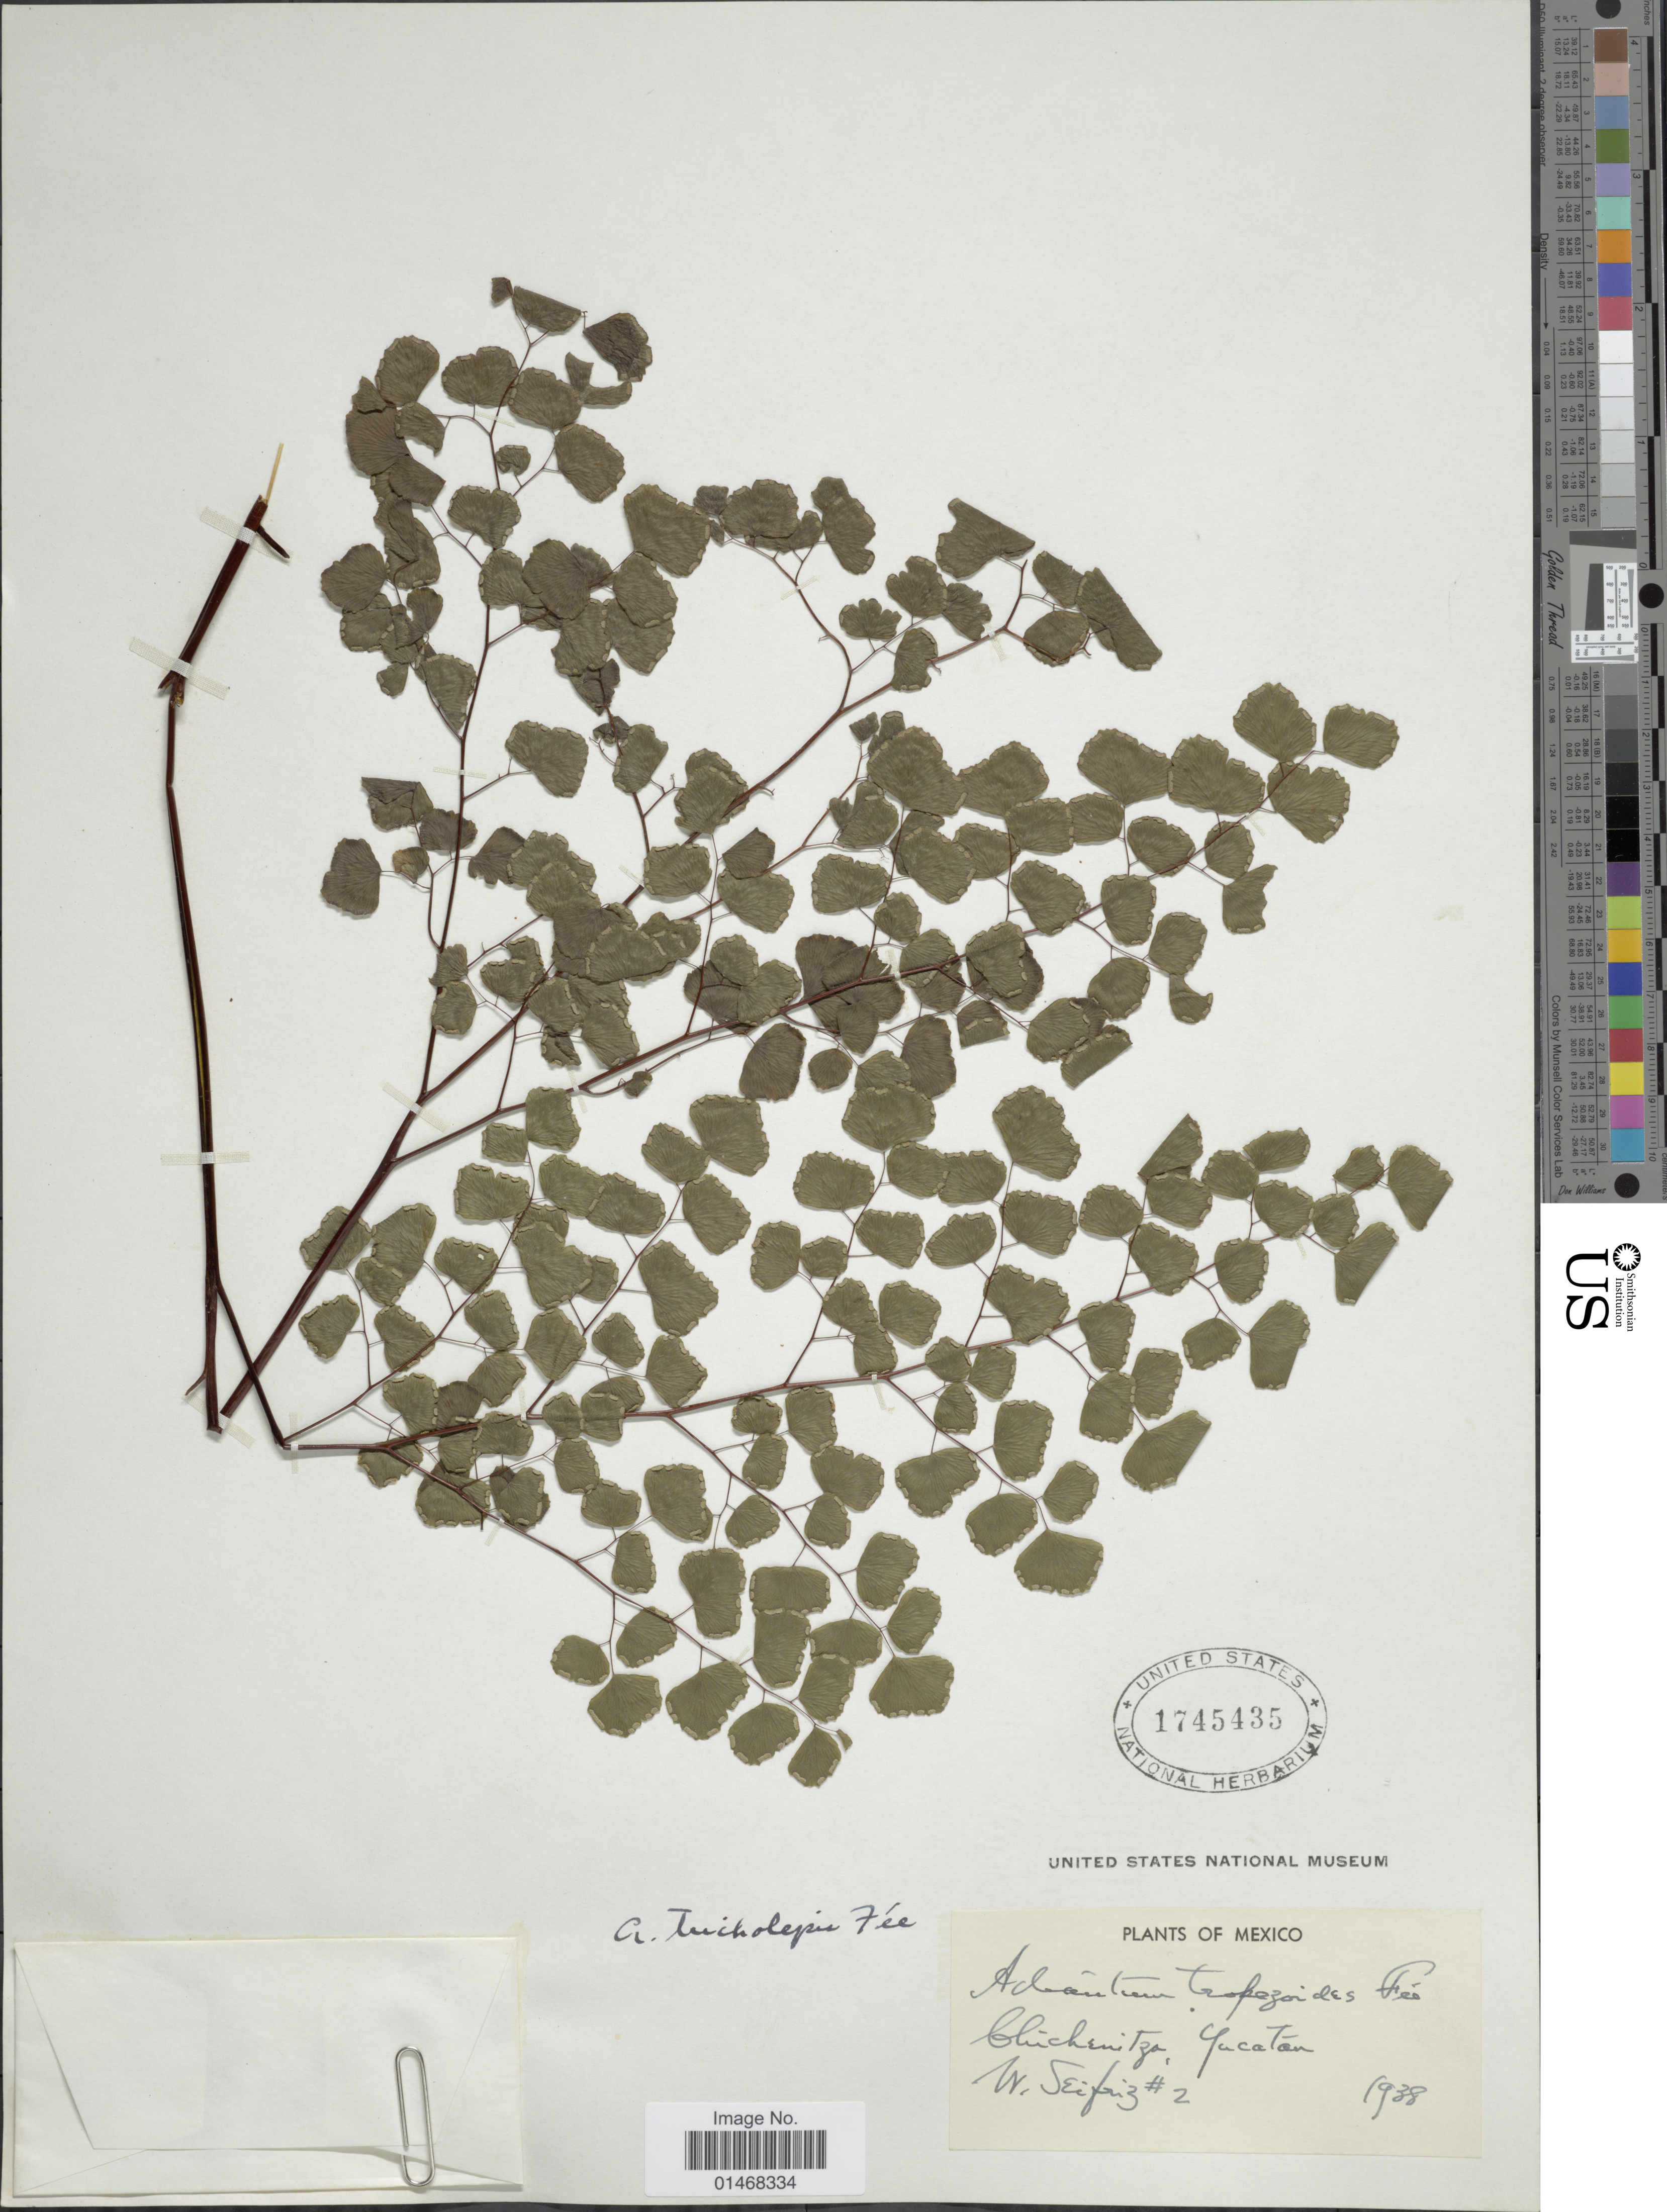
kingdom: Plantae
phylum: Tracheophyta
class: Polypodiopsida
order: Polypodiales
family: Pteridaceae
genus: Adiantum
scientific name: Adiantum tricholepis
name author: Fée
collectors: W. Seifriz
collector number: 2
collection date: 1938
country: Mexico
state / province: Yucatán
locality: Chichenitza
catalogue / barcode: US 1745435